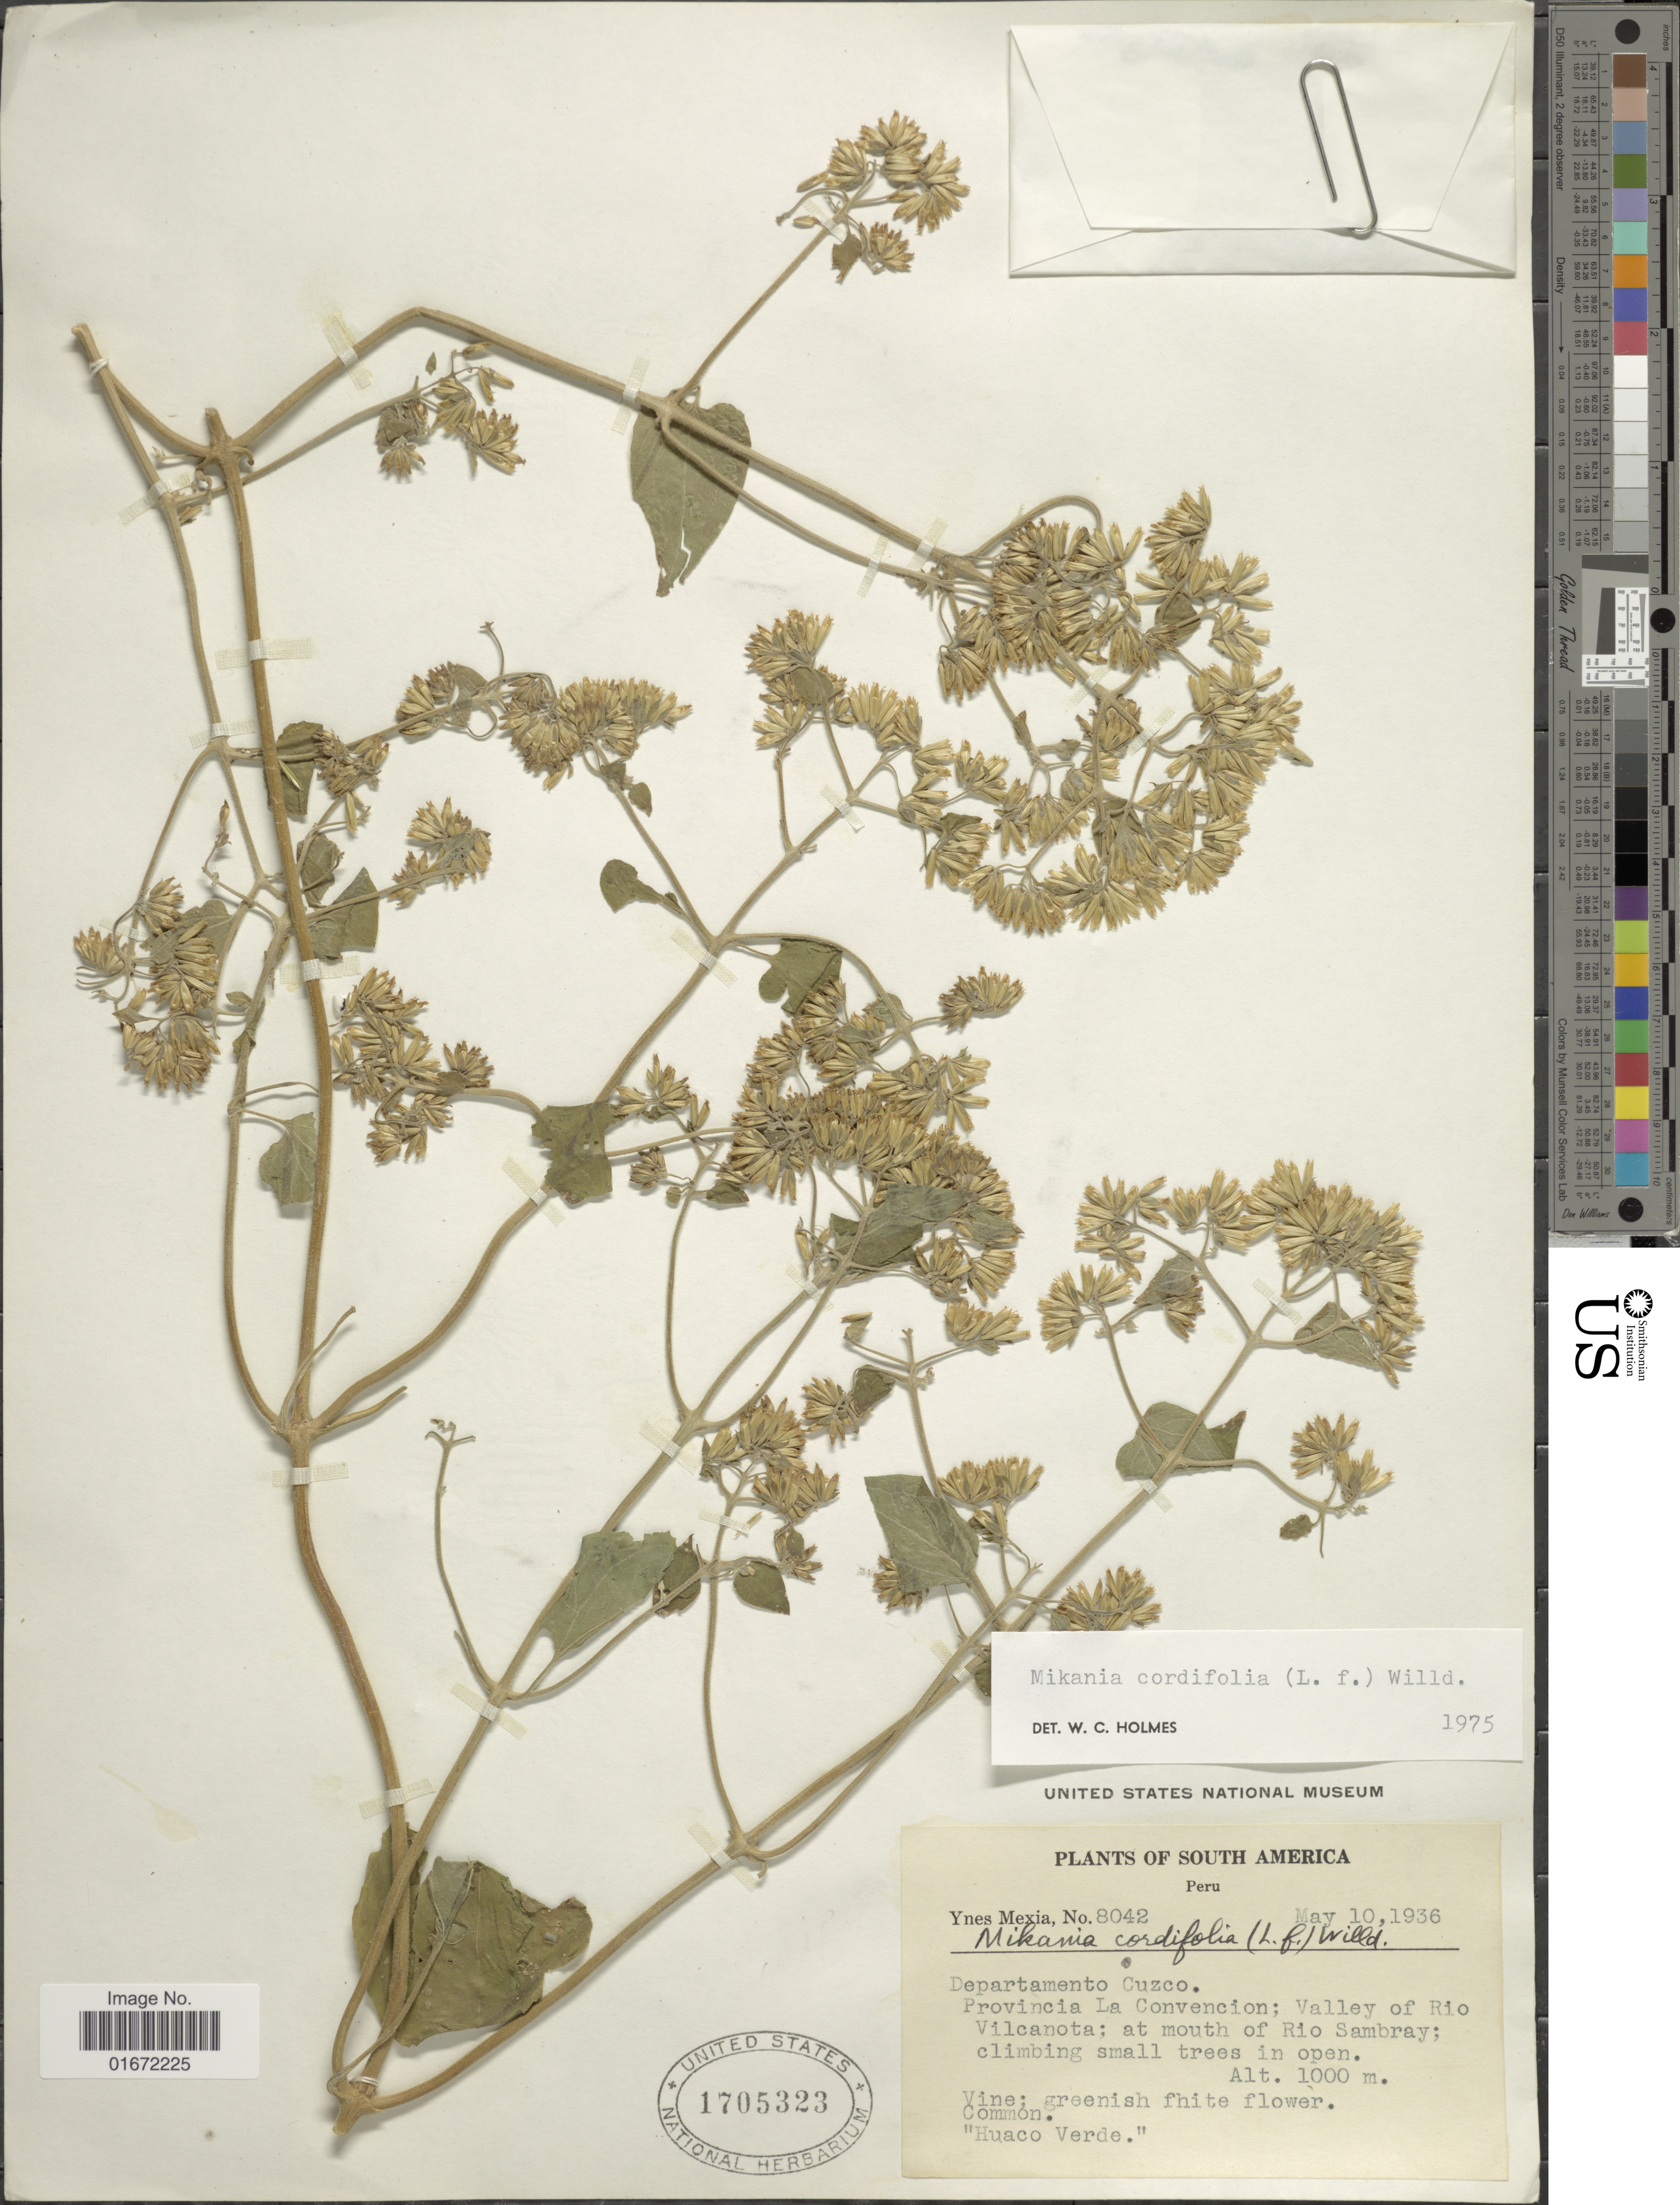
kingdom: Plantae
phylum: Tracheophyta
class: Magnoliopsida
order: Asterales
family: Asteraceae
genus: Mikania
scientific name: Mikania cordifolia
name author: Kunth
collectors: Y. Mexia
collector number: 8042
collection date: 1936-05-10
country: Peru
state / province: Cusco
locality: Departamento Cuzco. Provincia La Convencion; Valley of Rio Vilcanota; at mouth of Rio Sambray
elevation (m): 1000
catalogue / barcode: US 1705323